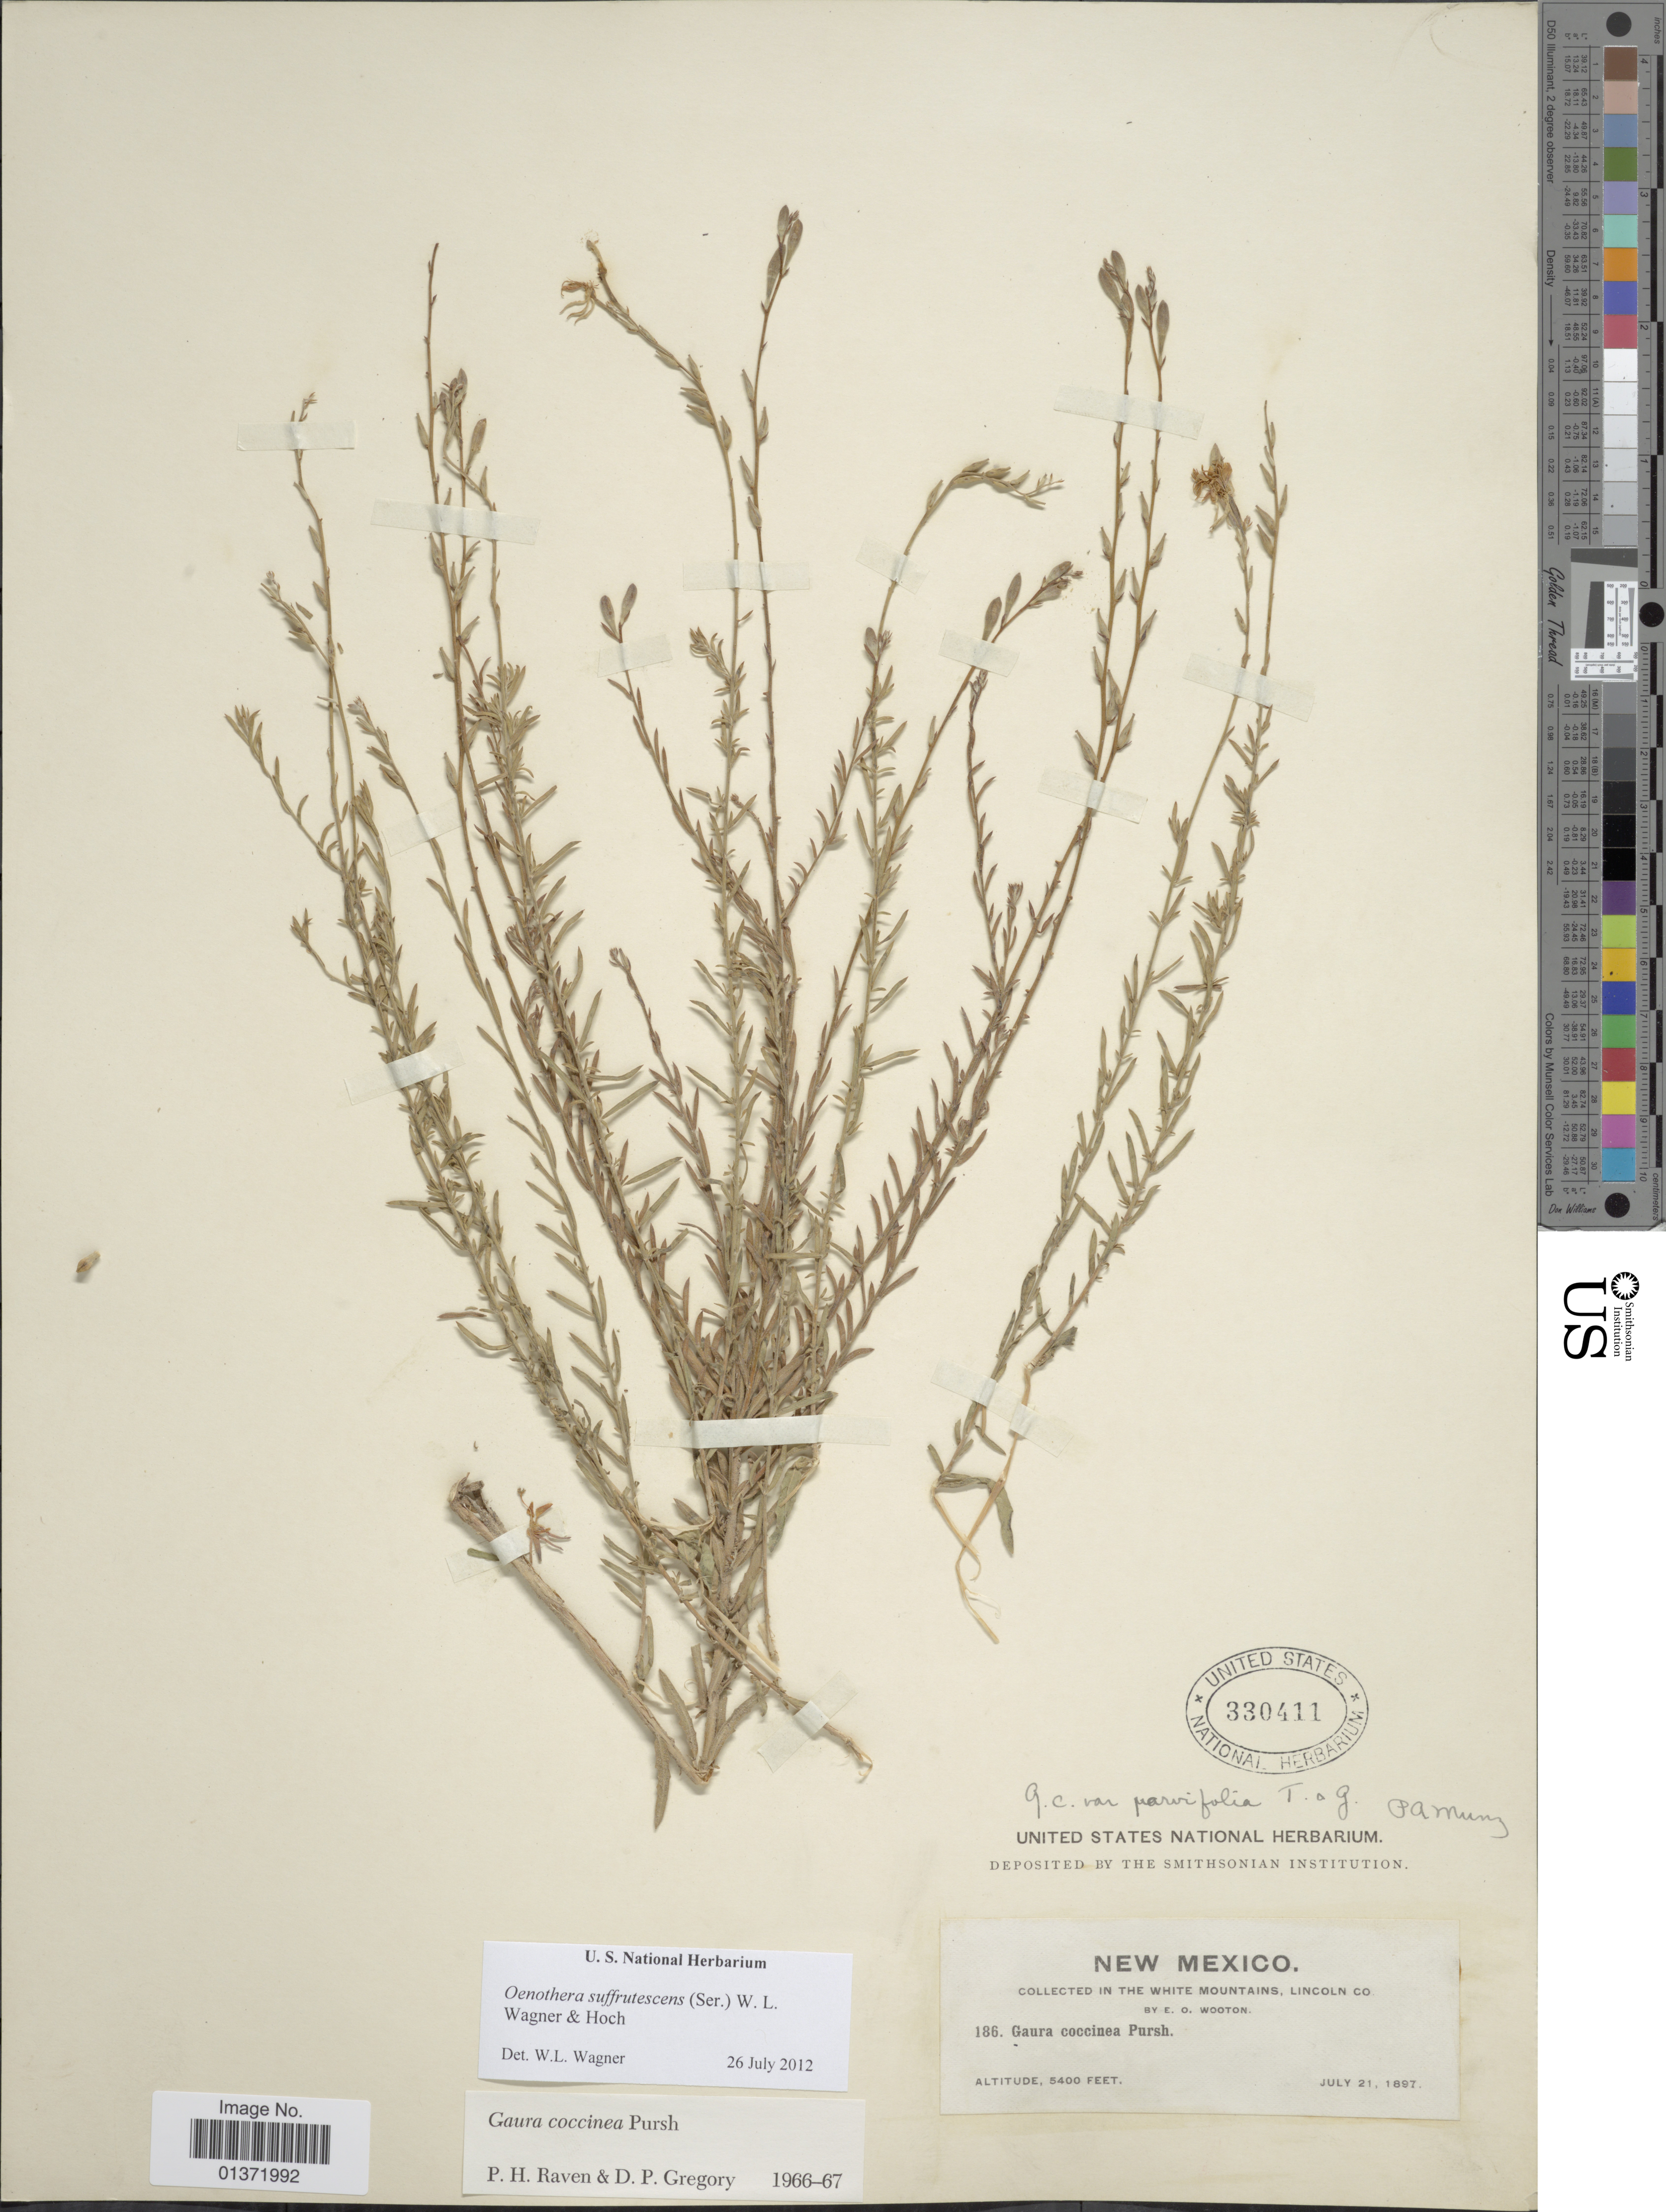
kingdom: Plantae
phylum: Tracheophyta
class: Magnoliopsida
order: Myrtales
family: Onagraceae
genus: Oenothera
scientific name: Oenothera suffrutescens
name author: (Ser.) W.L. Wagner & Hoch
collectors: E. O. Wooton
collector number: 186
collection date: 1897-07-21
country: United States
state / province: New Mexico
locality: White Mountains, Lincoln Co.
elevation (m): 1646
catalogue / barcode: US 330411